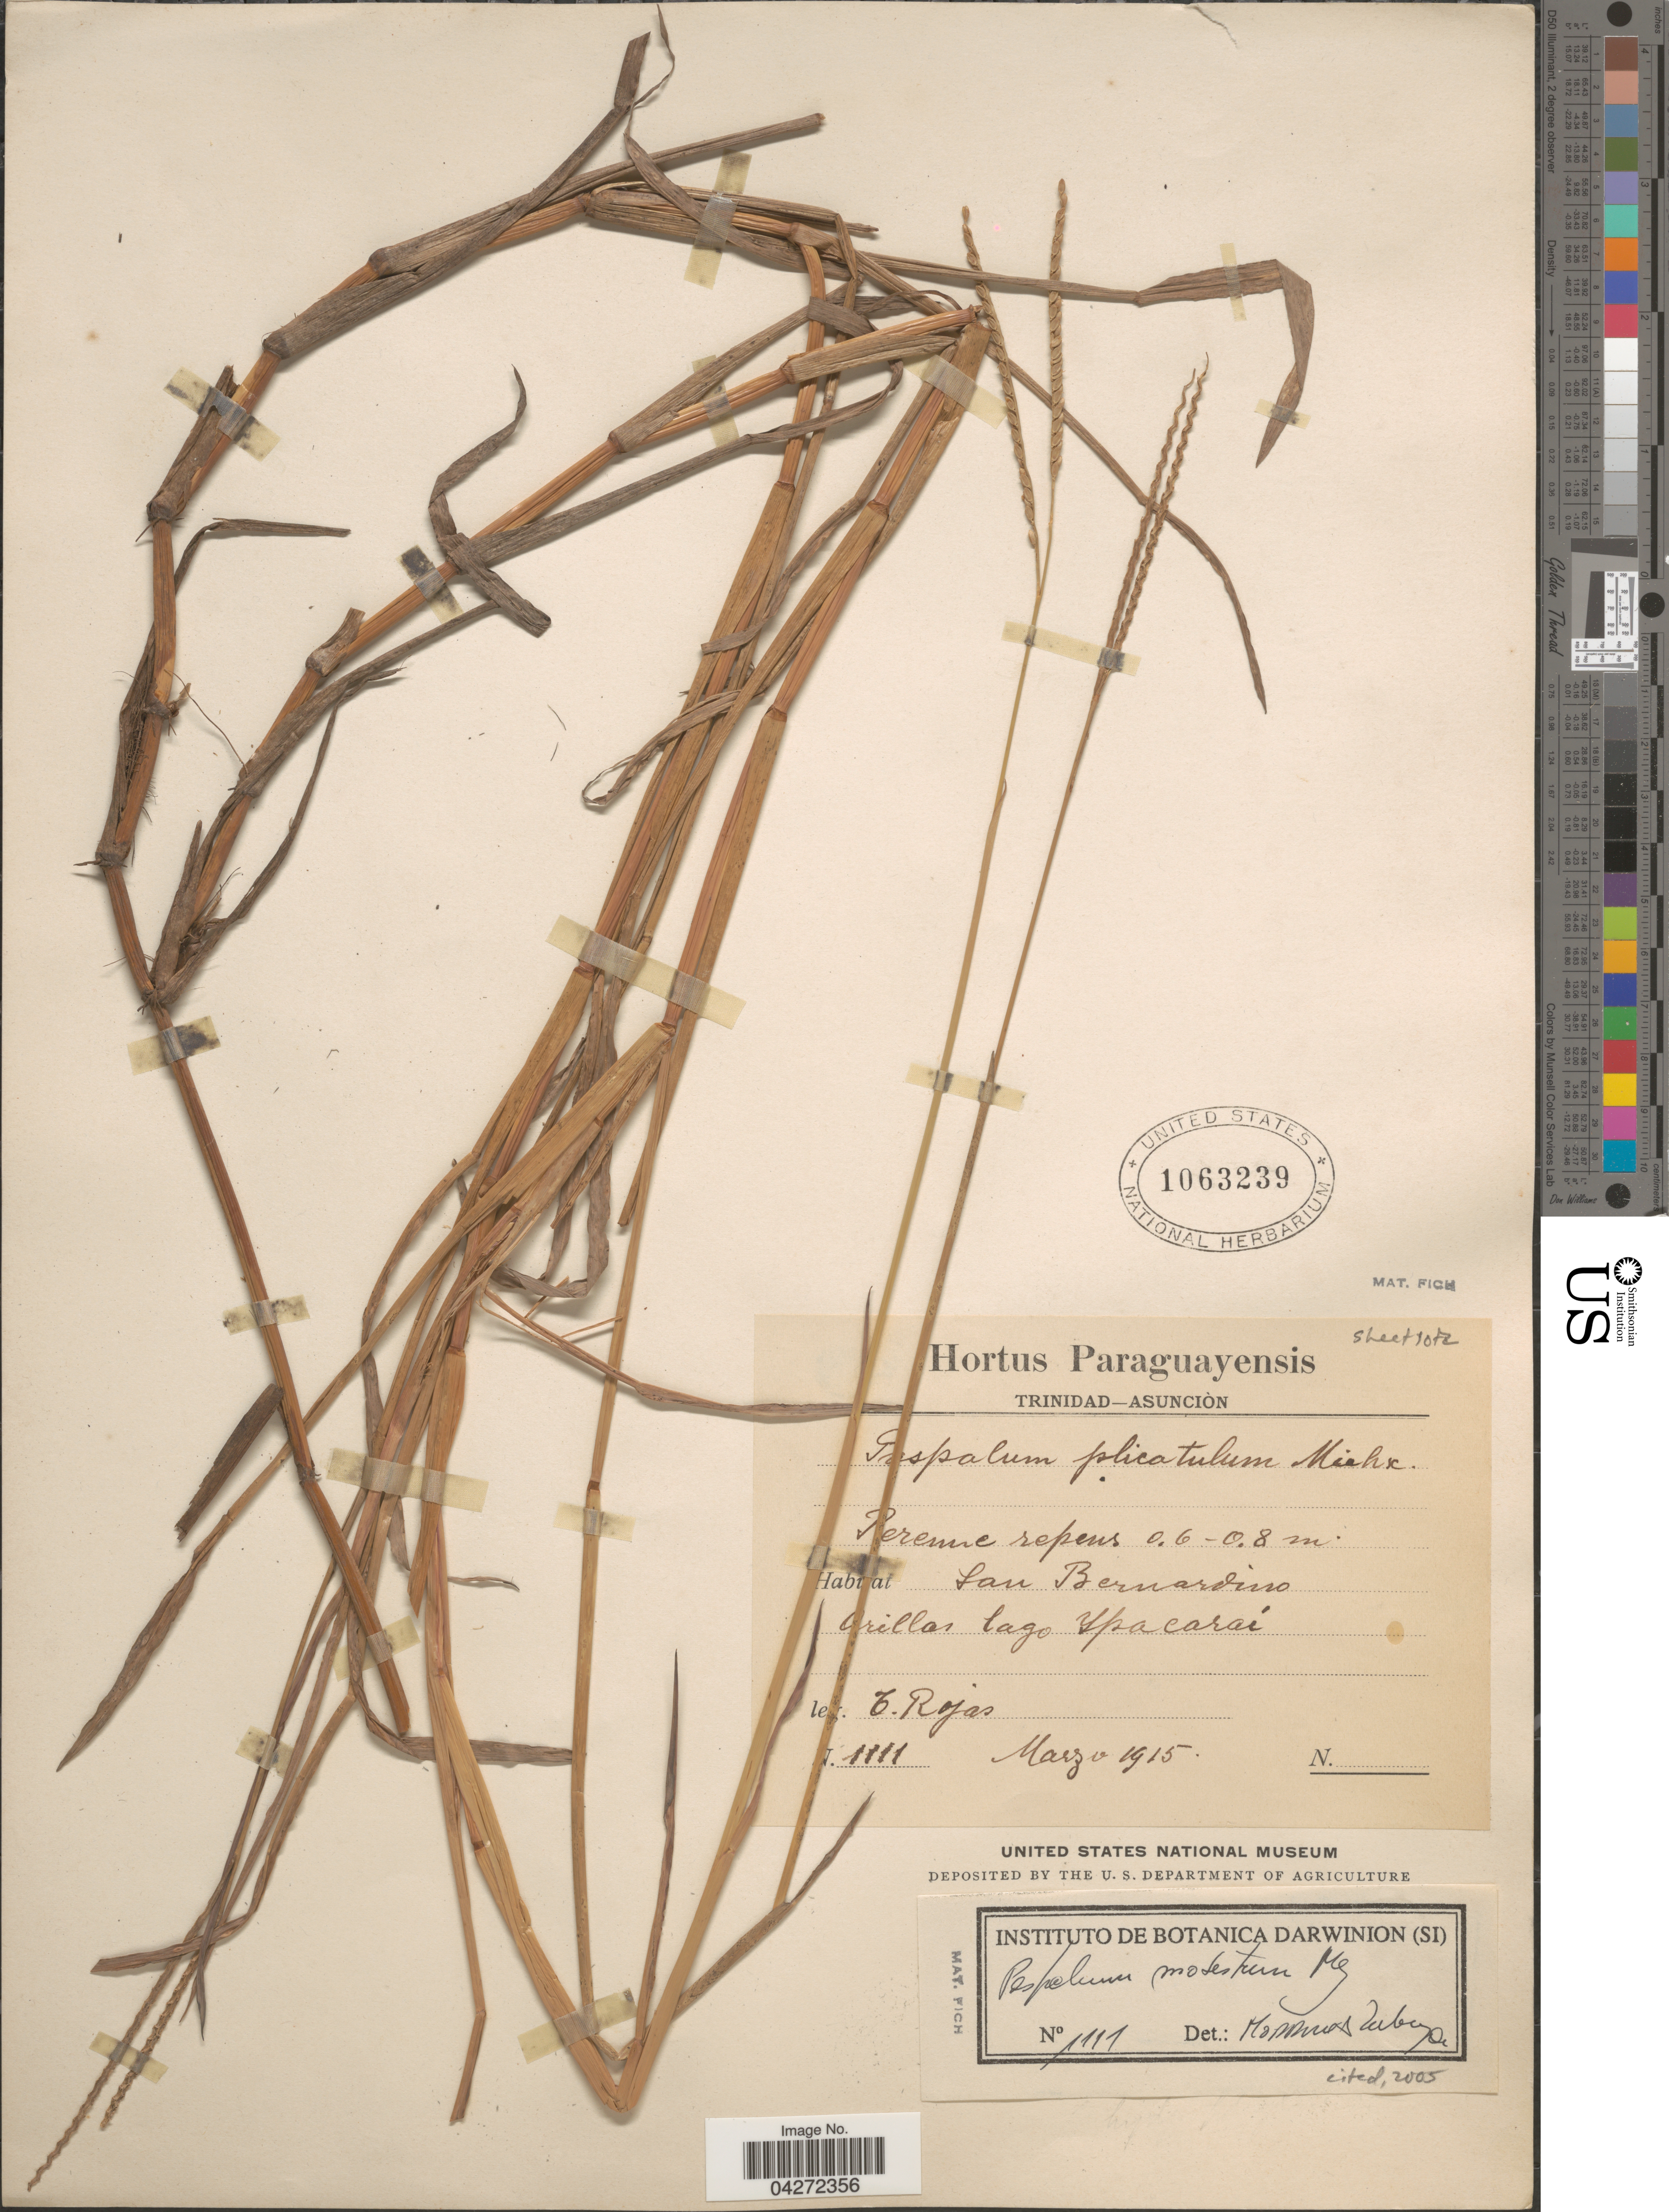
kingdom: Plantae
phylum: Tracheophyta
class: Liliopsida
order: Poales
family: Poaceae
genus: Paspalum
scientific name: Paspalum modestum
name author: Mez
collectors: T. Rojas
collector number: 1111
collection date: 1915-03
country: Paraguay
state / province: Asuncion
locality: San Bernardino. Orillas lago Ypacaraí.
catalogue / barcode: US 1063239